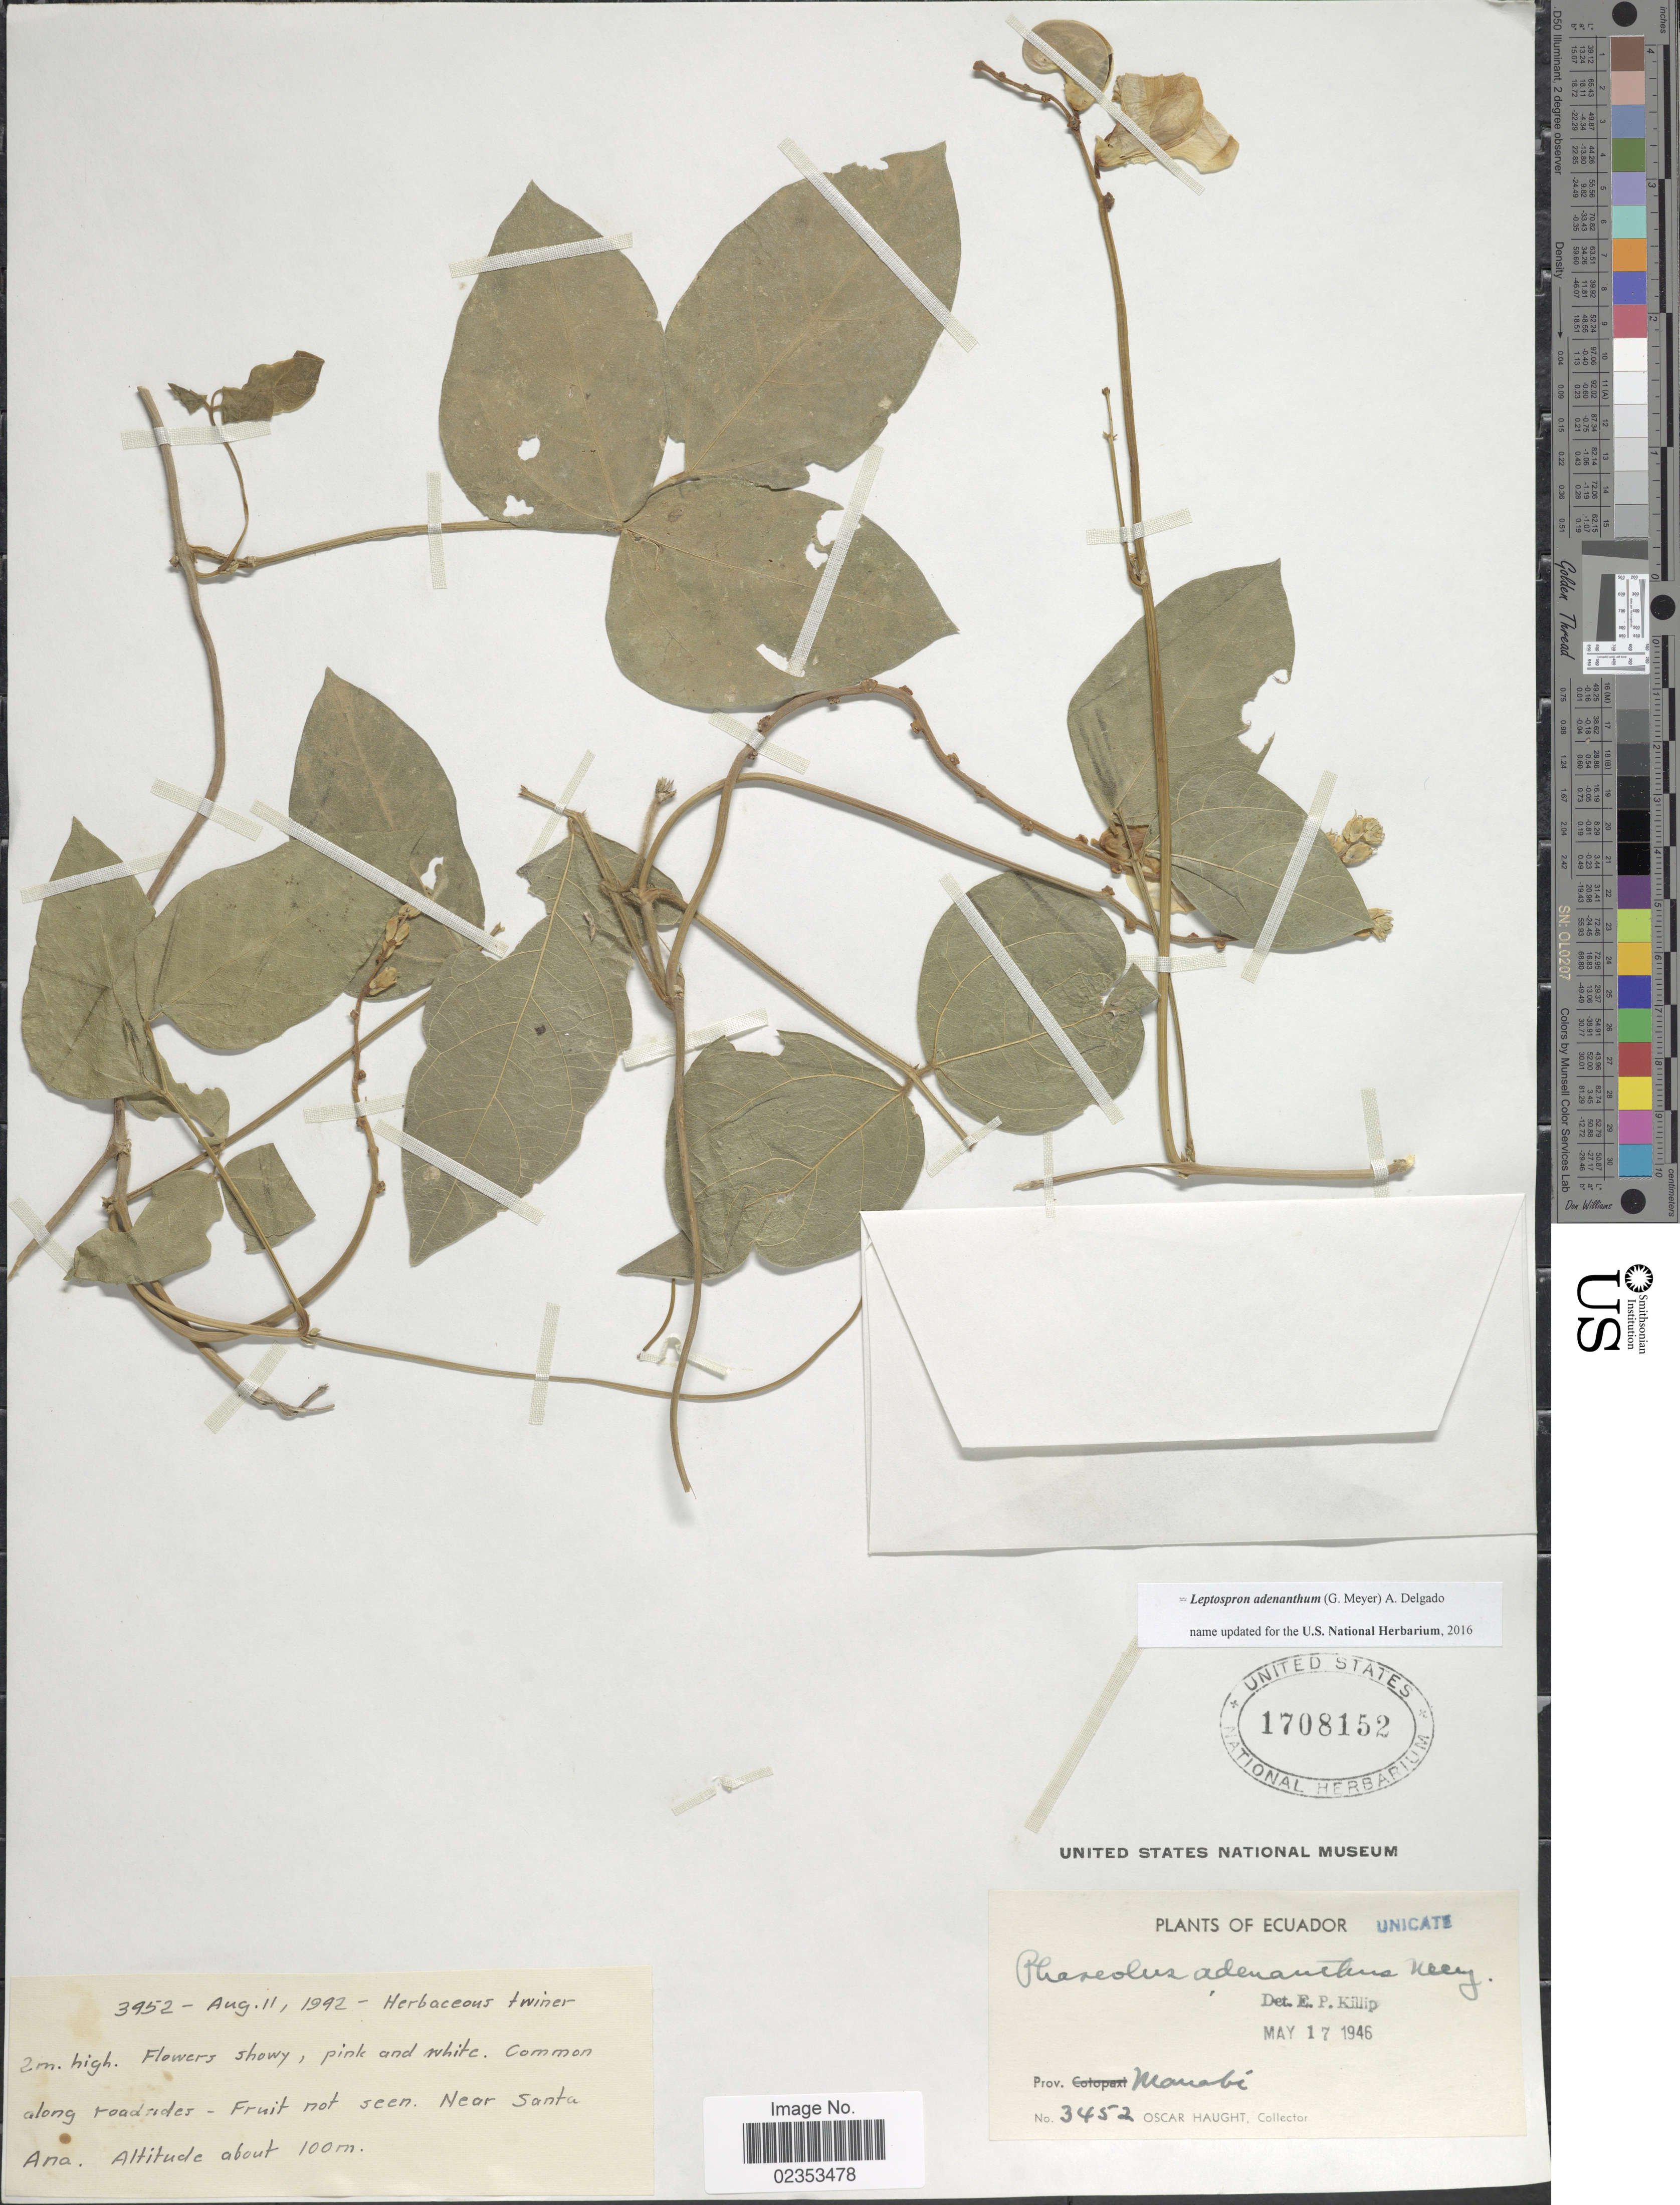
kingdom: Plantae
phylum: Tracheophyta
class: Magnoliopsida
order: Fabales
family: Fabaceae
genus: Leptospron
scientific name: Leptospron adenanthum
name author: (G. Mey.) A. Delgado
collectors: O. L. Haught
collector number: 3452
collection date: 1942-08-11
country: Ecuador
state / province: Manabí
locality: Along roadside, near Santa Ana.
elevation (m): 100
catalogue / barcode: US 1708152